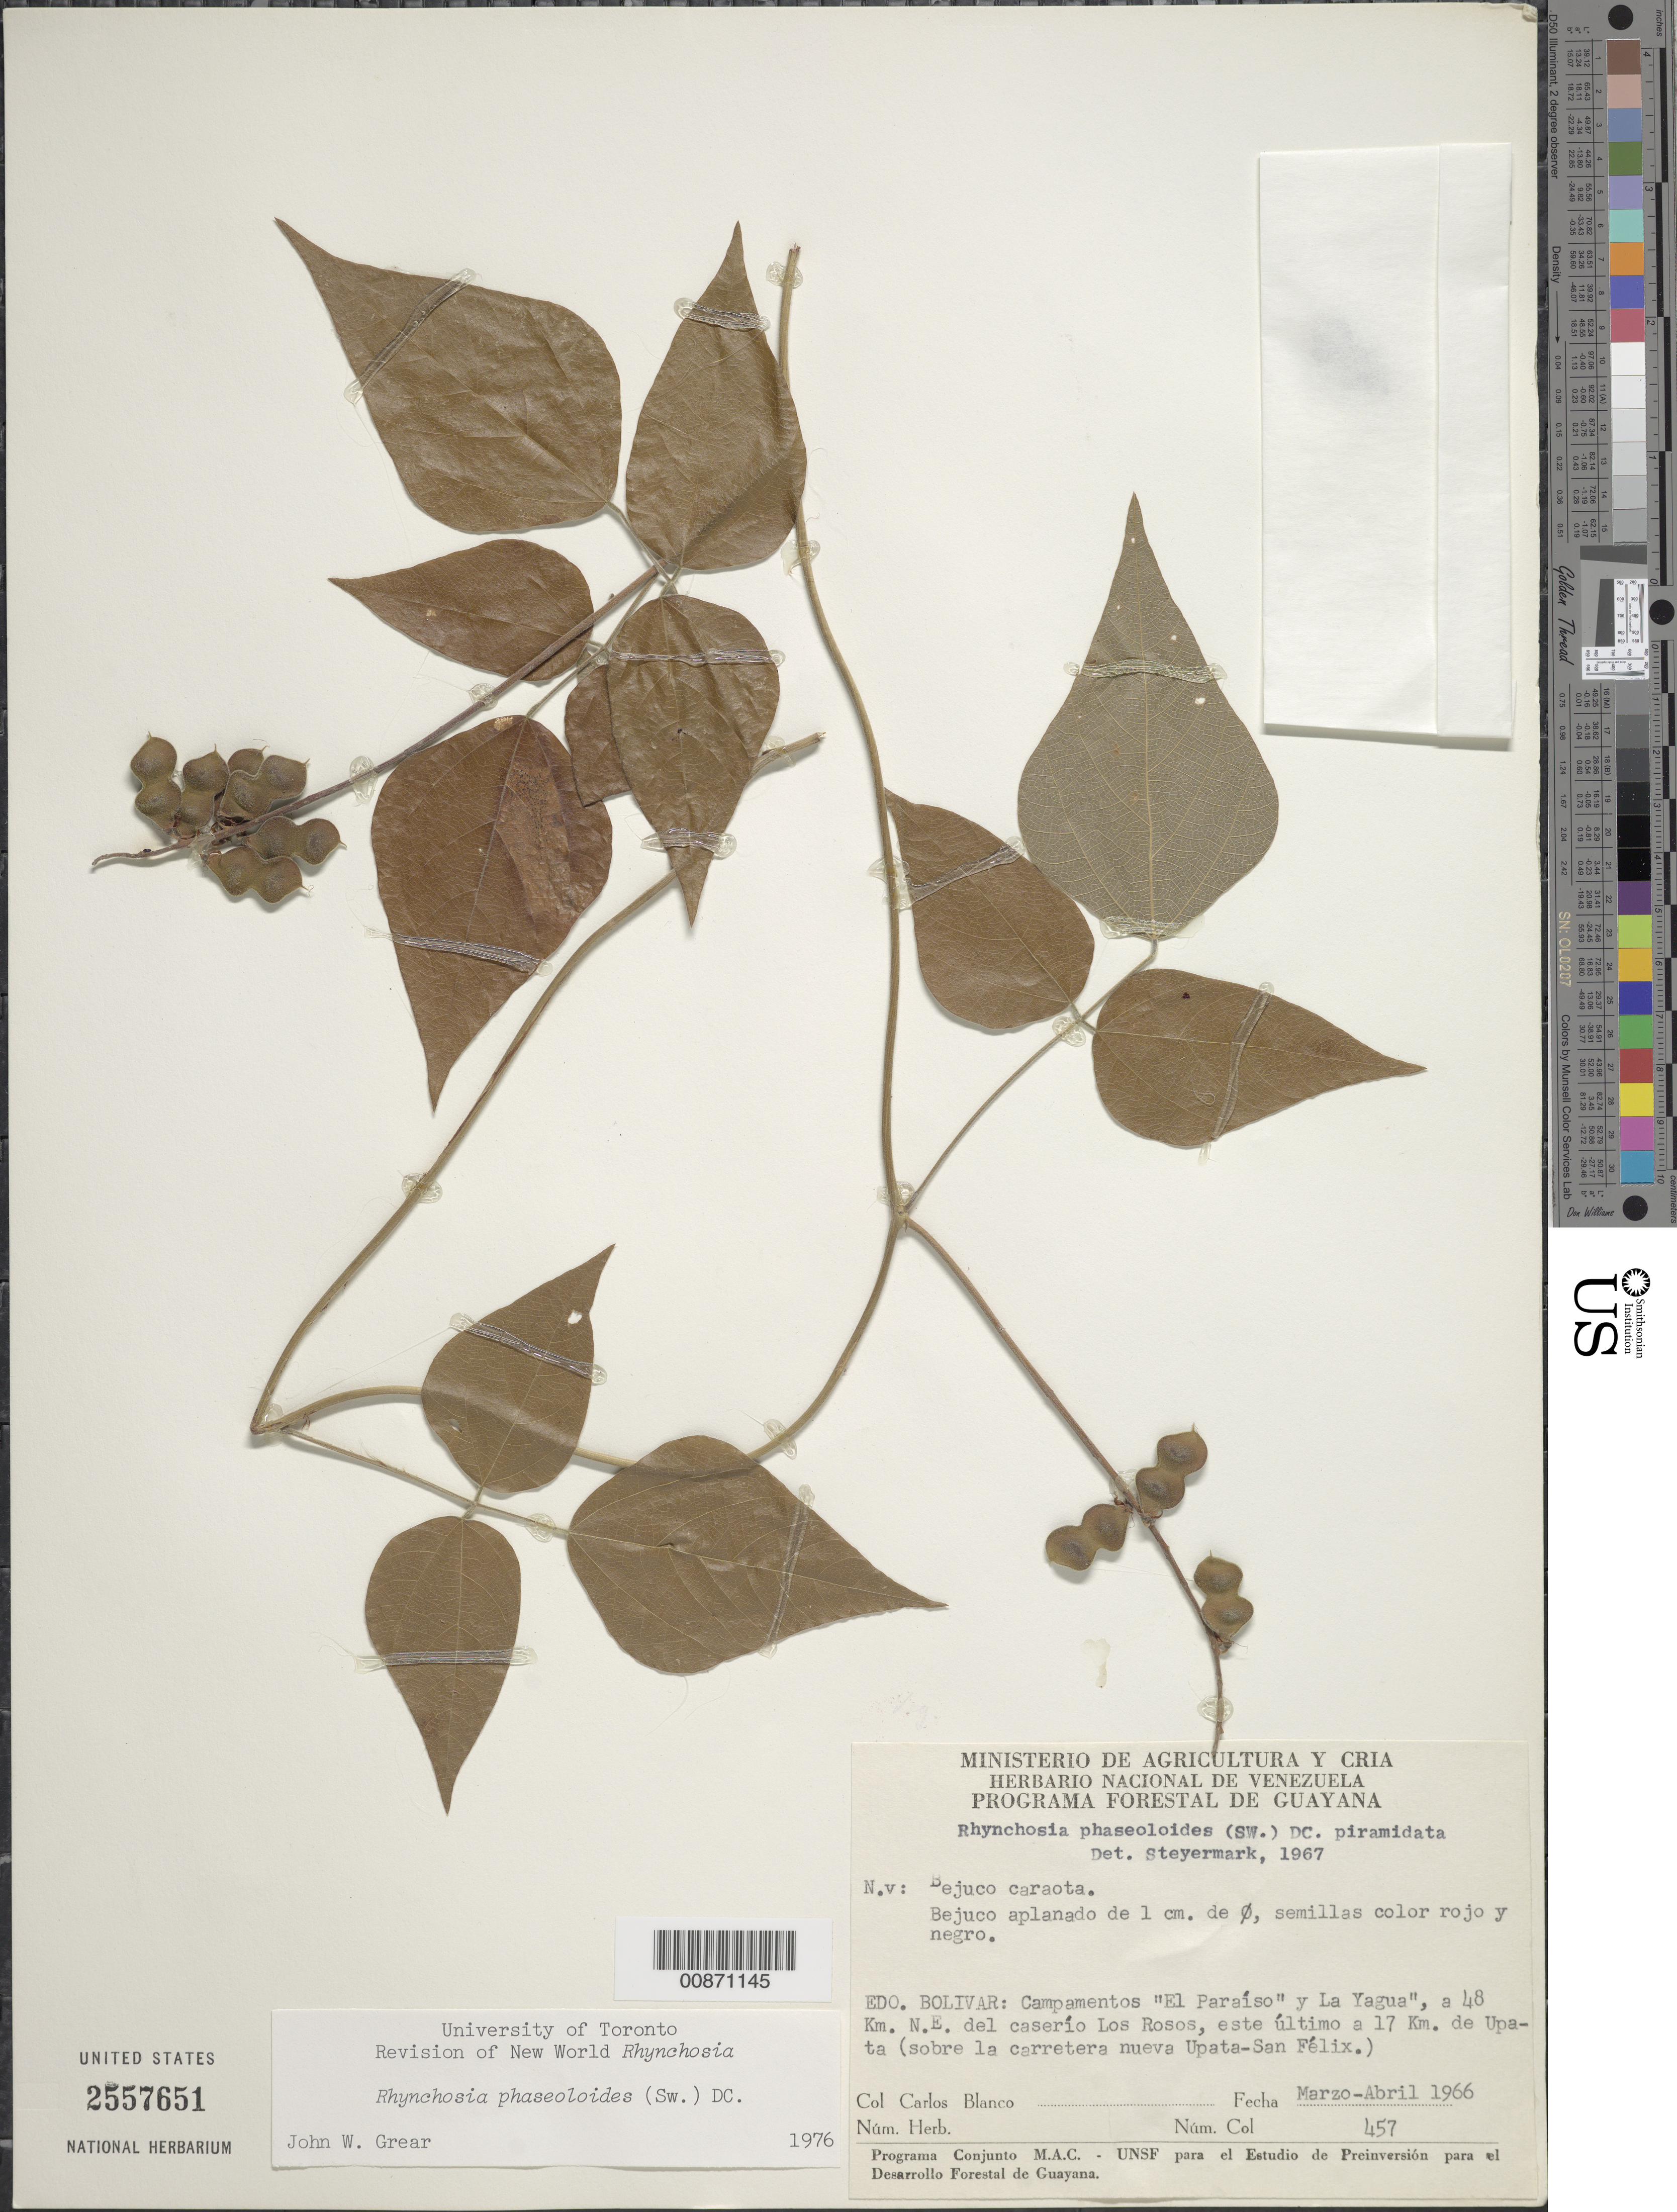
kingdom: Plantae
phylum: Tracheophyta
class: Magnoliopsida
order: Fabales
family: Fabaceae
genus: Rhynchosia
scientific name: Rhynchosia phaseoloides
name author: (Sw.) DC.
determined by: Grear, J. W., Jr.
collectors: C. A. Blanco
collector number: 457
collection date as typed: Mar-66 to Apr-66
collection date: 1966-03/1966-04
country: Venezuela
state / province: Bolívar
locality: Campamentos "El Paraiso" y "La Yagua", a 48 km NE del caserío Los Rosos, este ultimo a 17 km de Upata (sobre la carretera nueva Upata-San Felix)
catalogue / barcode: US 2557651